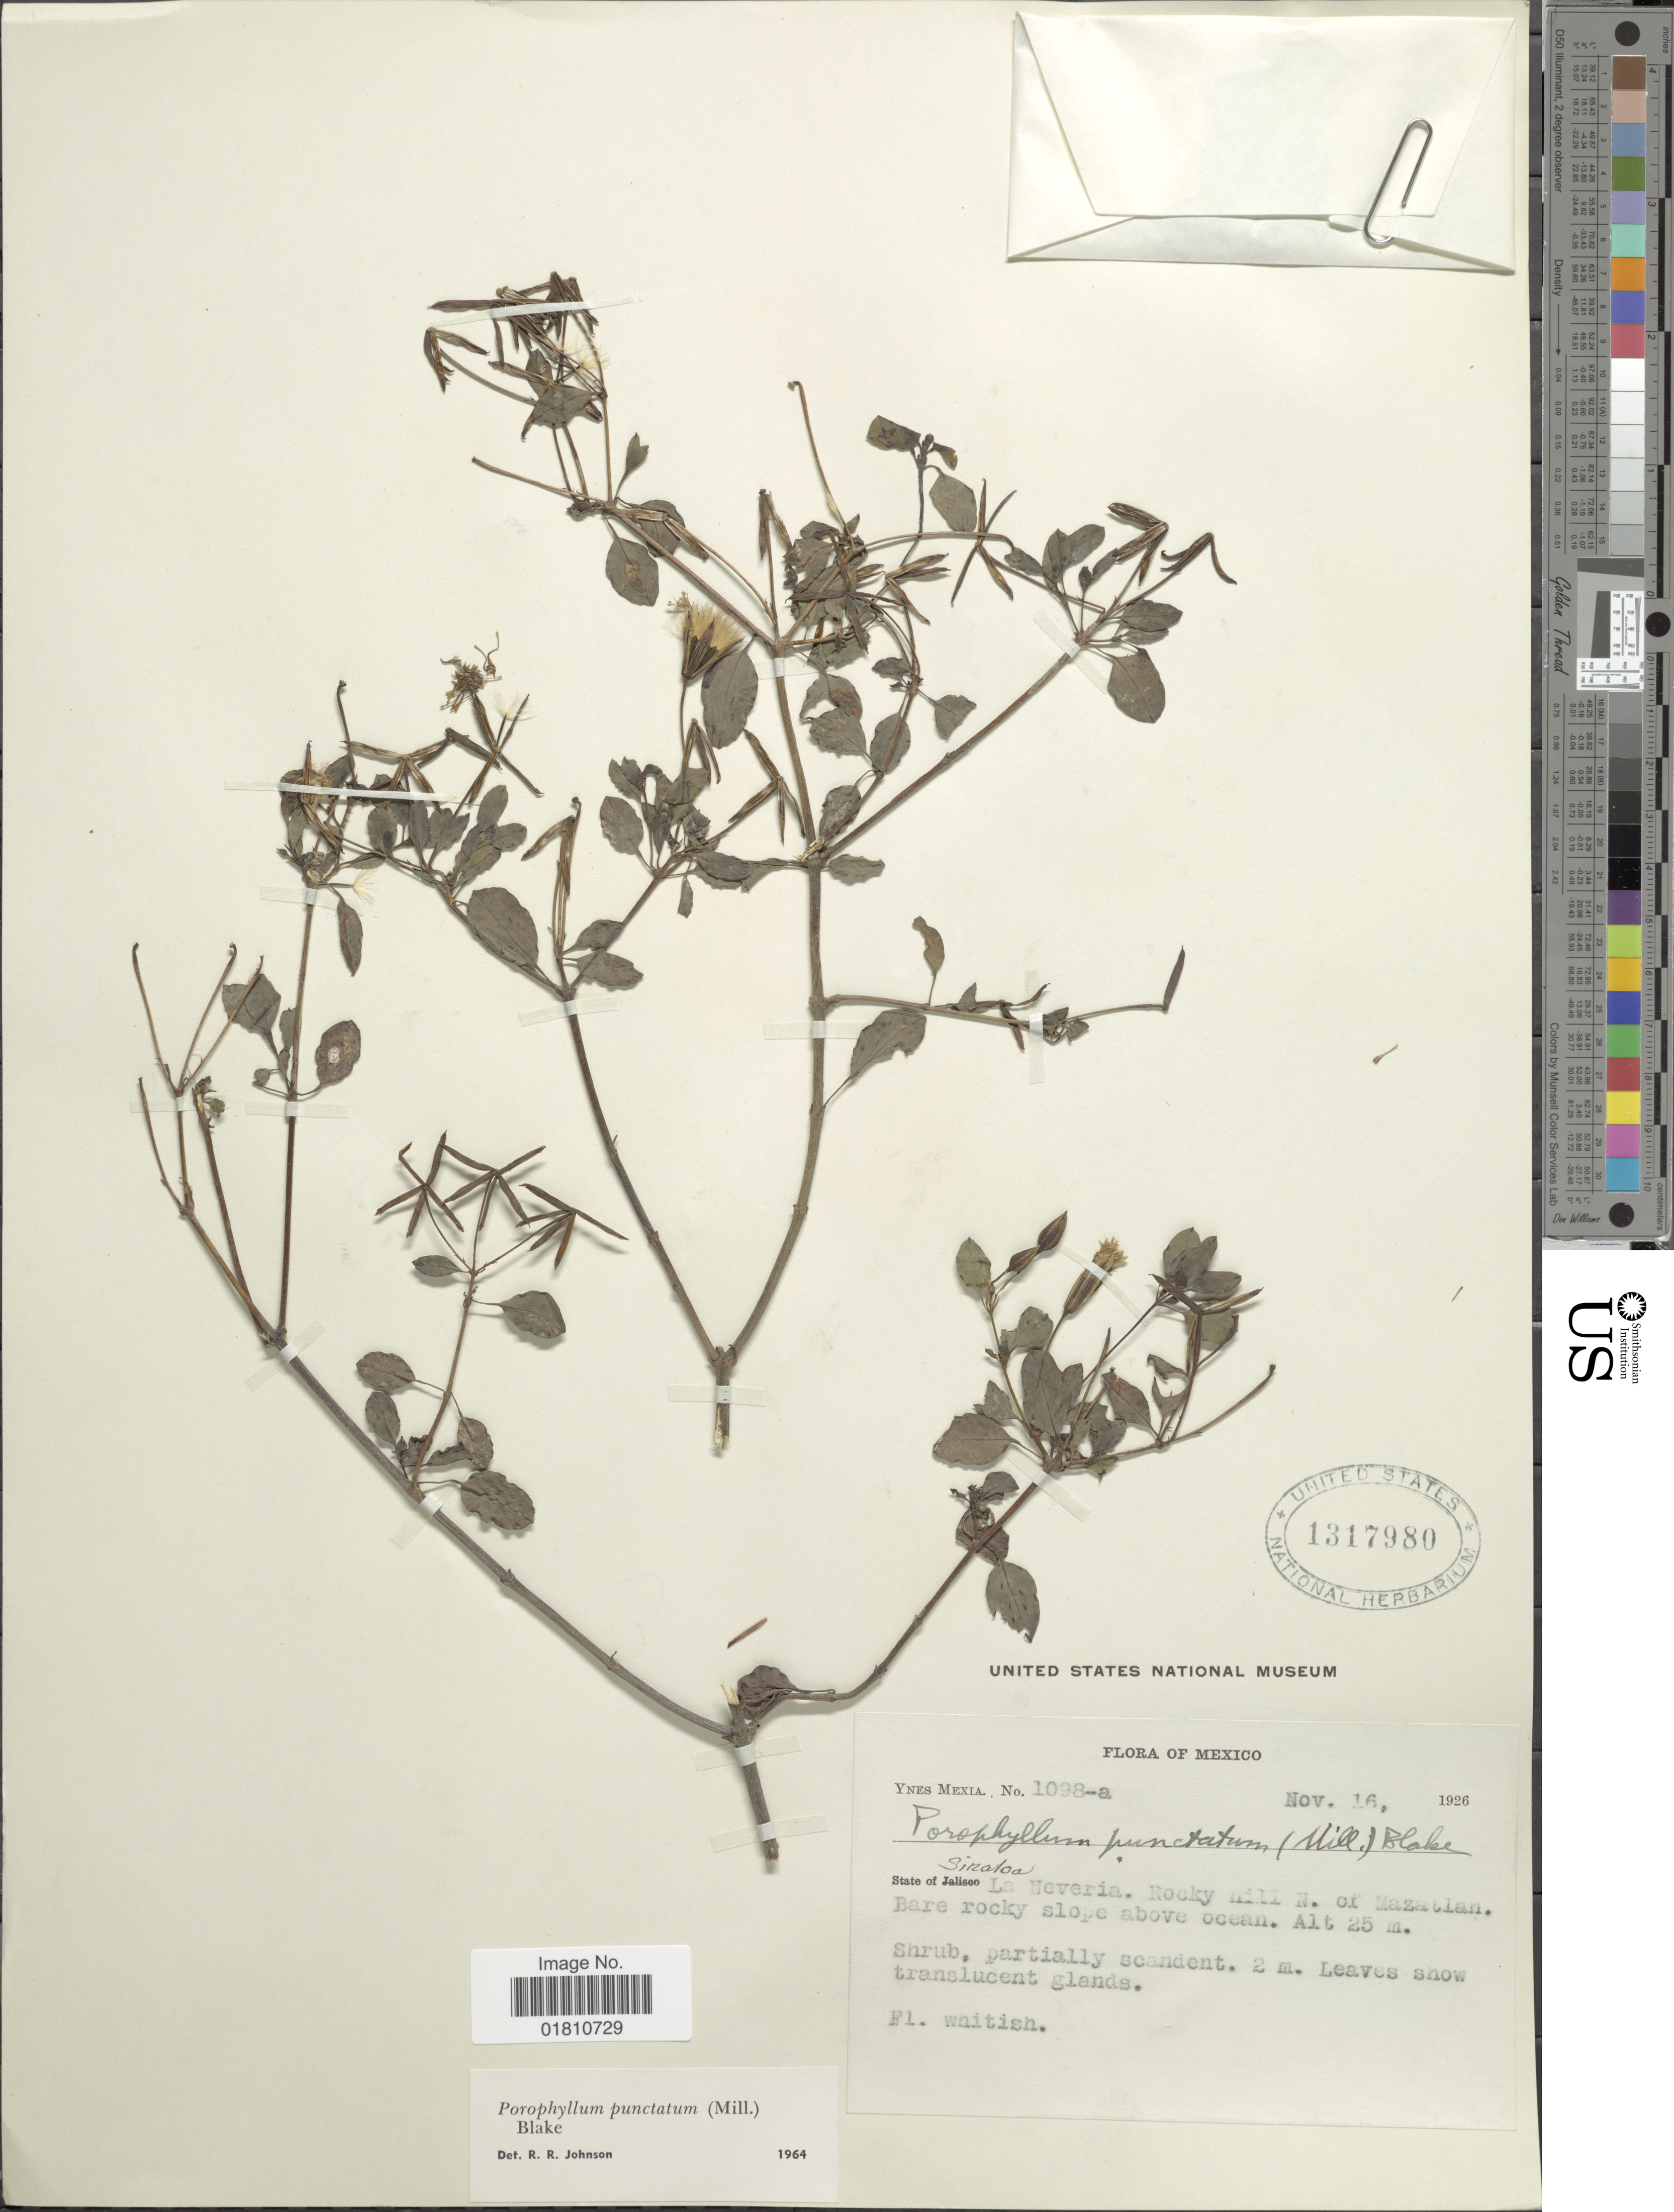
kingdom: Plantae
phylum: Tracheophyta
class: Magnoliopsida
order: Asterales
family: Asteraceae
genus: Porophyllum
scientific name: Porophyllum punctatum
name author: (Mill.) S.F. Blake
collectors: Y. Mexia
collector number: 1098-a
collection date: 1926-11-16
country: Mexico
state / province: Sinaloa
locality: La Neveria, rocky hill N. of Mazatlan, bare rocky slope above ocean.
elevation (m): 25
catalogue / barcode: US 1317980